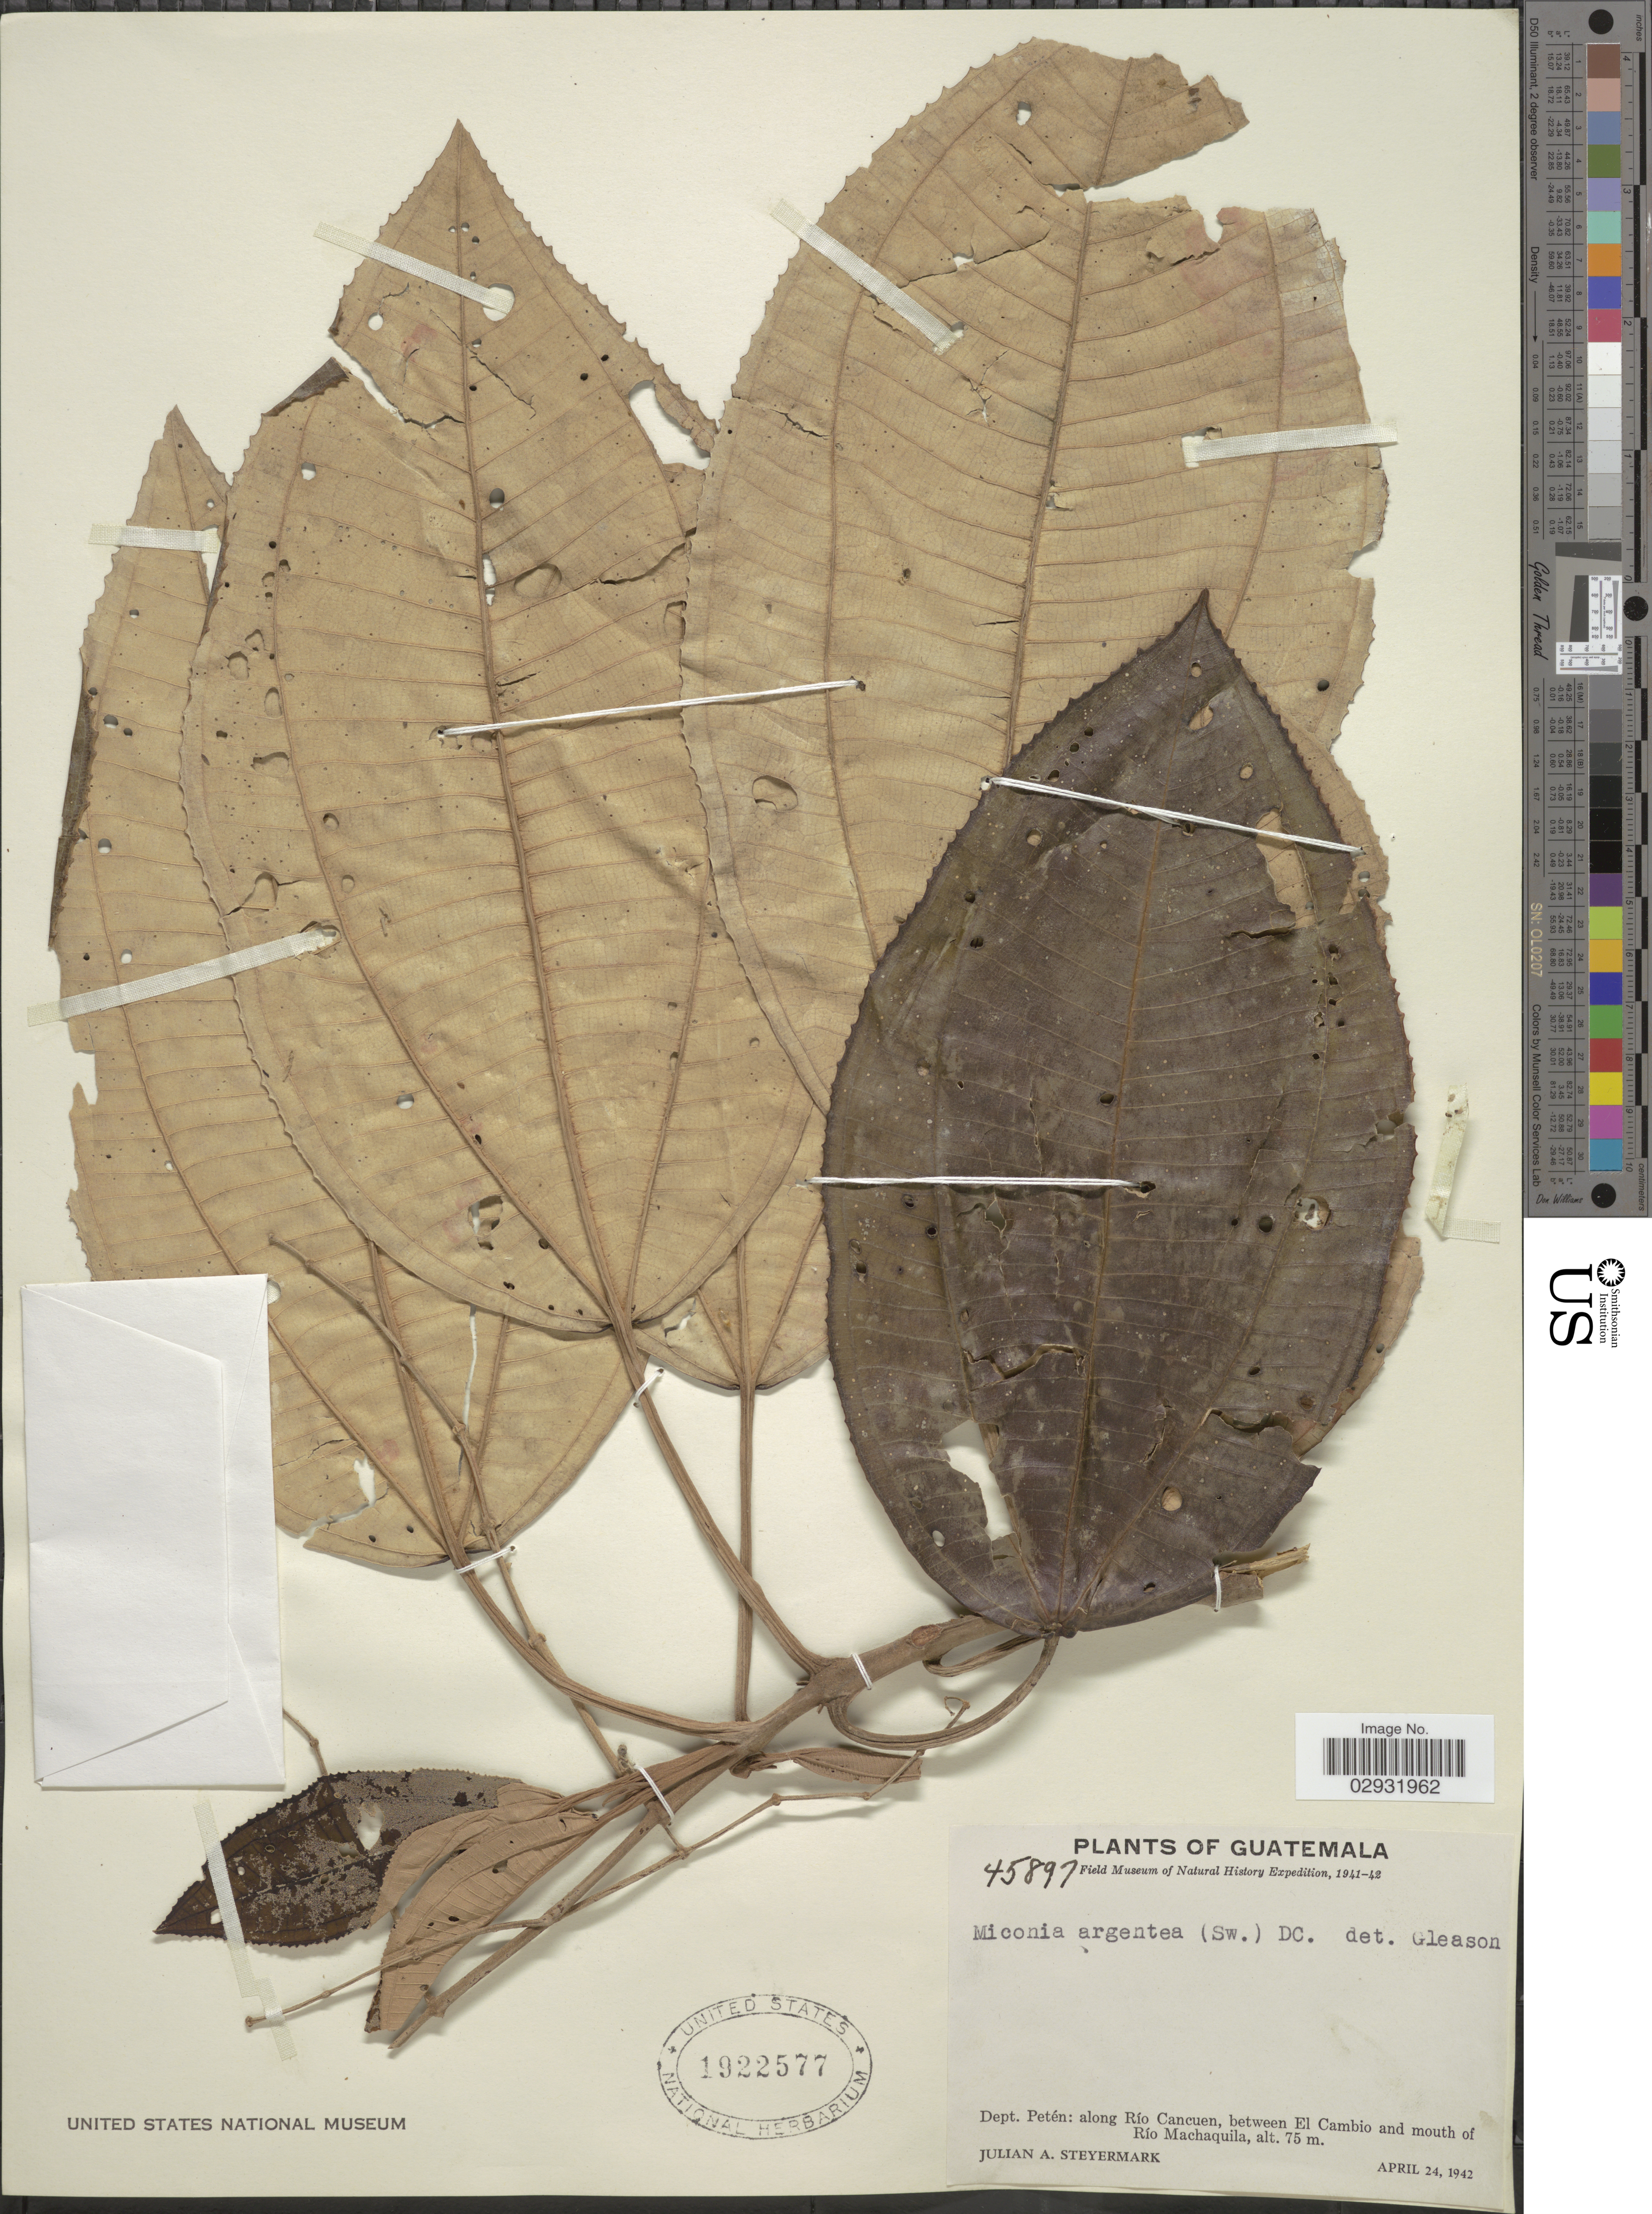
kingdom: Plantae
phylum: Tracheophyta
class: Magnoliopsida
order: Myrtales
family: Melastomataceae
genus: Miconia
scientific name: Miconia argentea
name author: (Sw.) DC.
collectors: J. Steyermark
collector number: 45897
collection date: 1942-04-24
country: Guatemala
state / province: El Petén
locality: Dept. Petén: along Río Cancuen, between El Cambio and mouth of Río Machaquila.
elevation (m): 75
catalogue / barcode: US 1922577